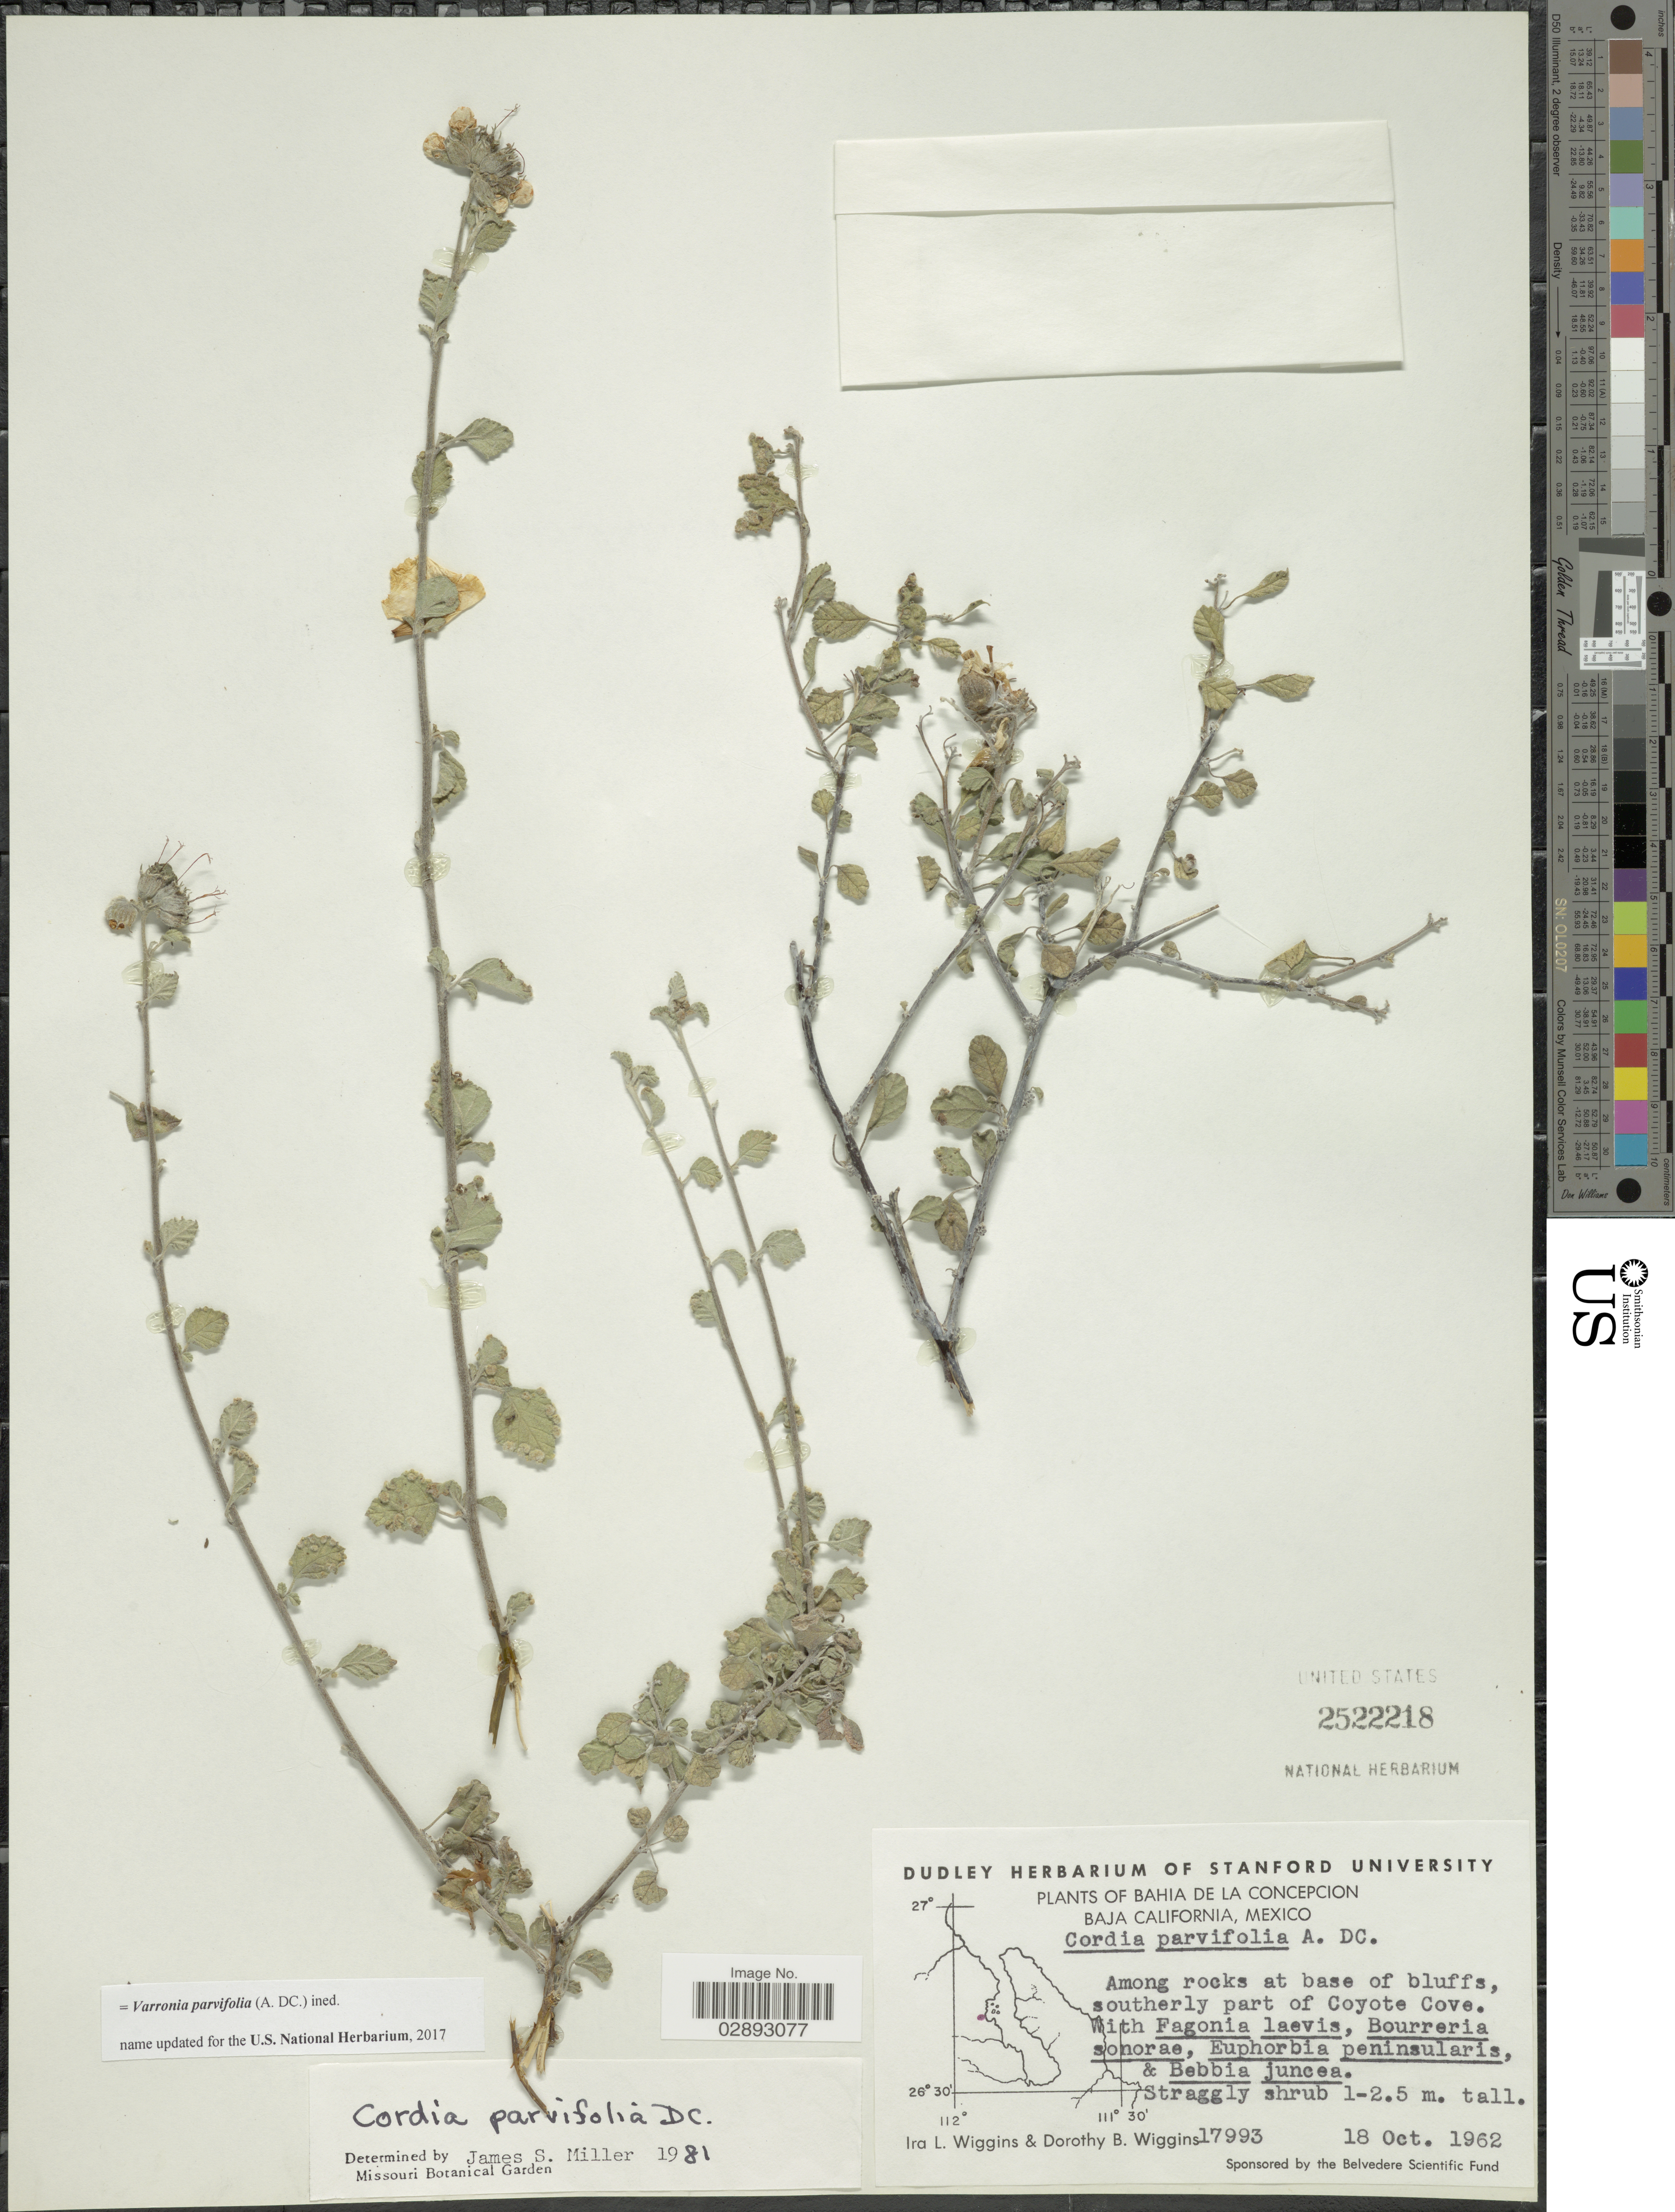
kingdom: Plantae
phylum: Tracheophyta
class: Magnoliopsida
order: Boraginales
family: Cordiaceae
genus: Varronia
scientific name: Varronia parvifolia (A. DC.) ined.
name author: (A. DC.)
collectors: I. L. Wiggins & D. B. Wiggins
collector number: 17993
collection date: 1962-10-18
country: Mexico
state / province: Baja California Sur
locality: Bahia de la Concepcion. Among rocks at base of bluffs, southerly part of Coyote Cove.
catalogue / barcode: US 2522218